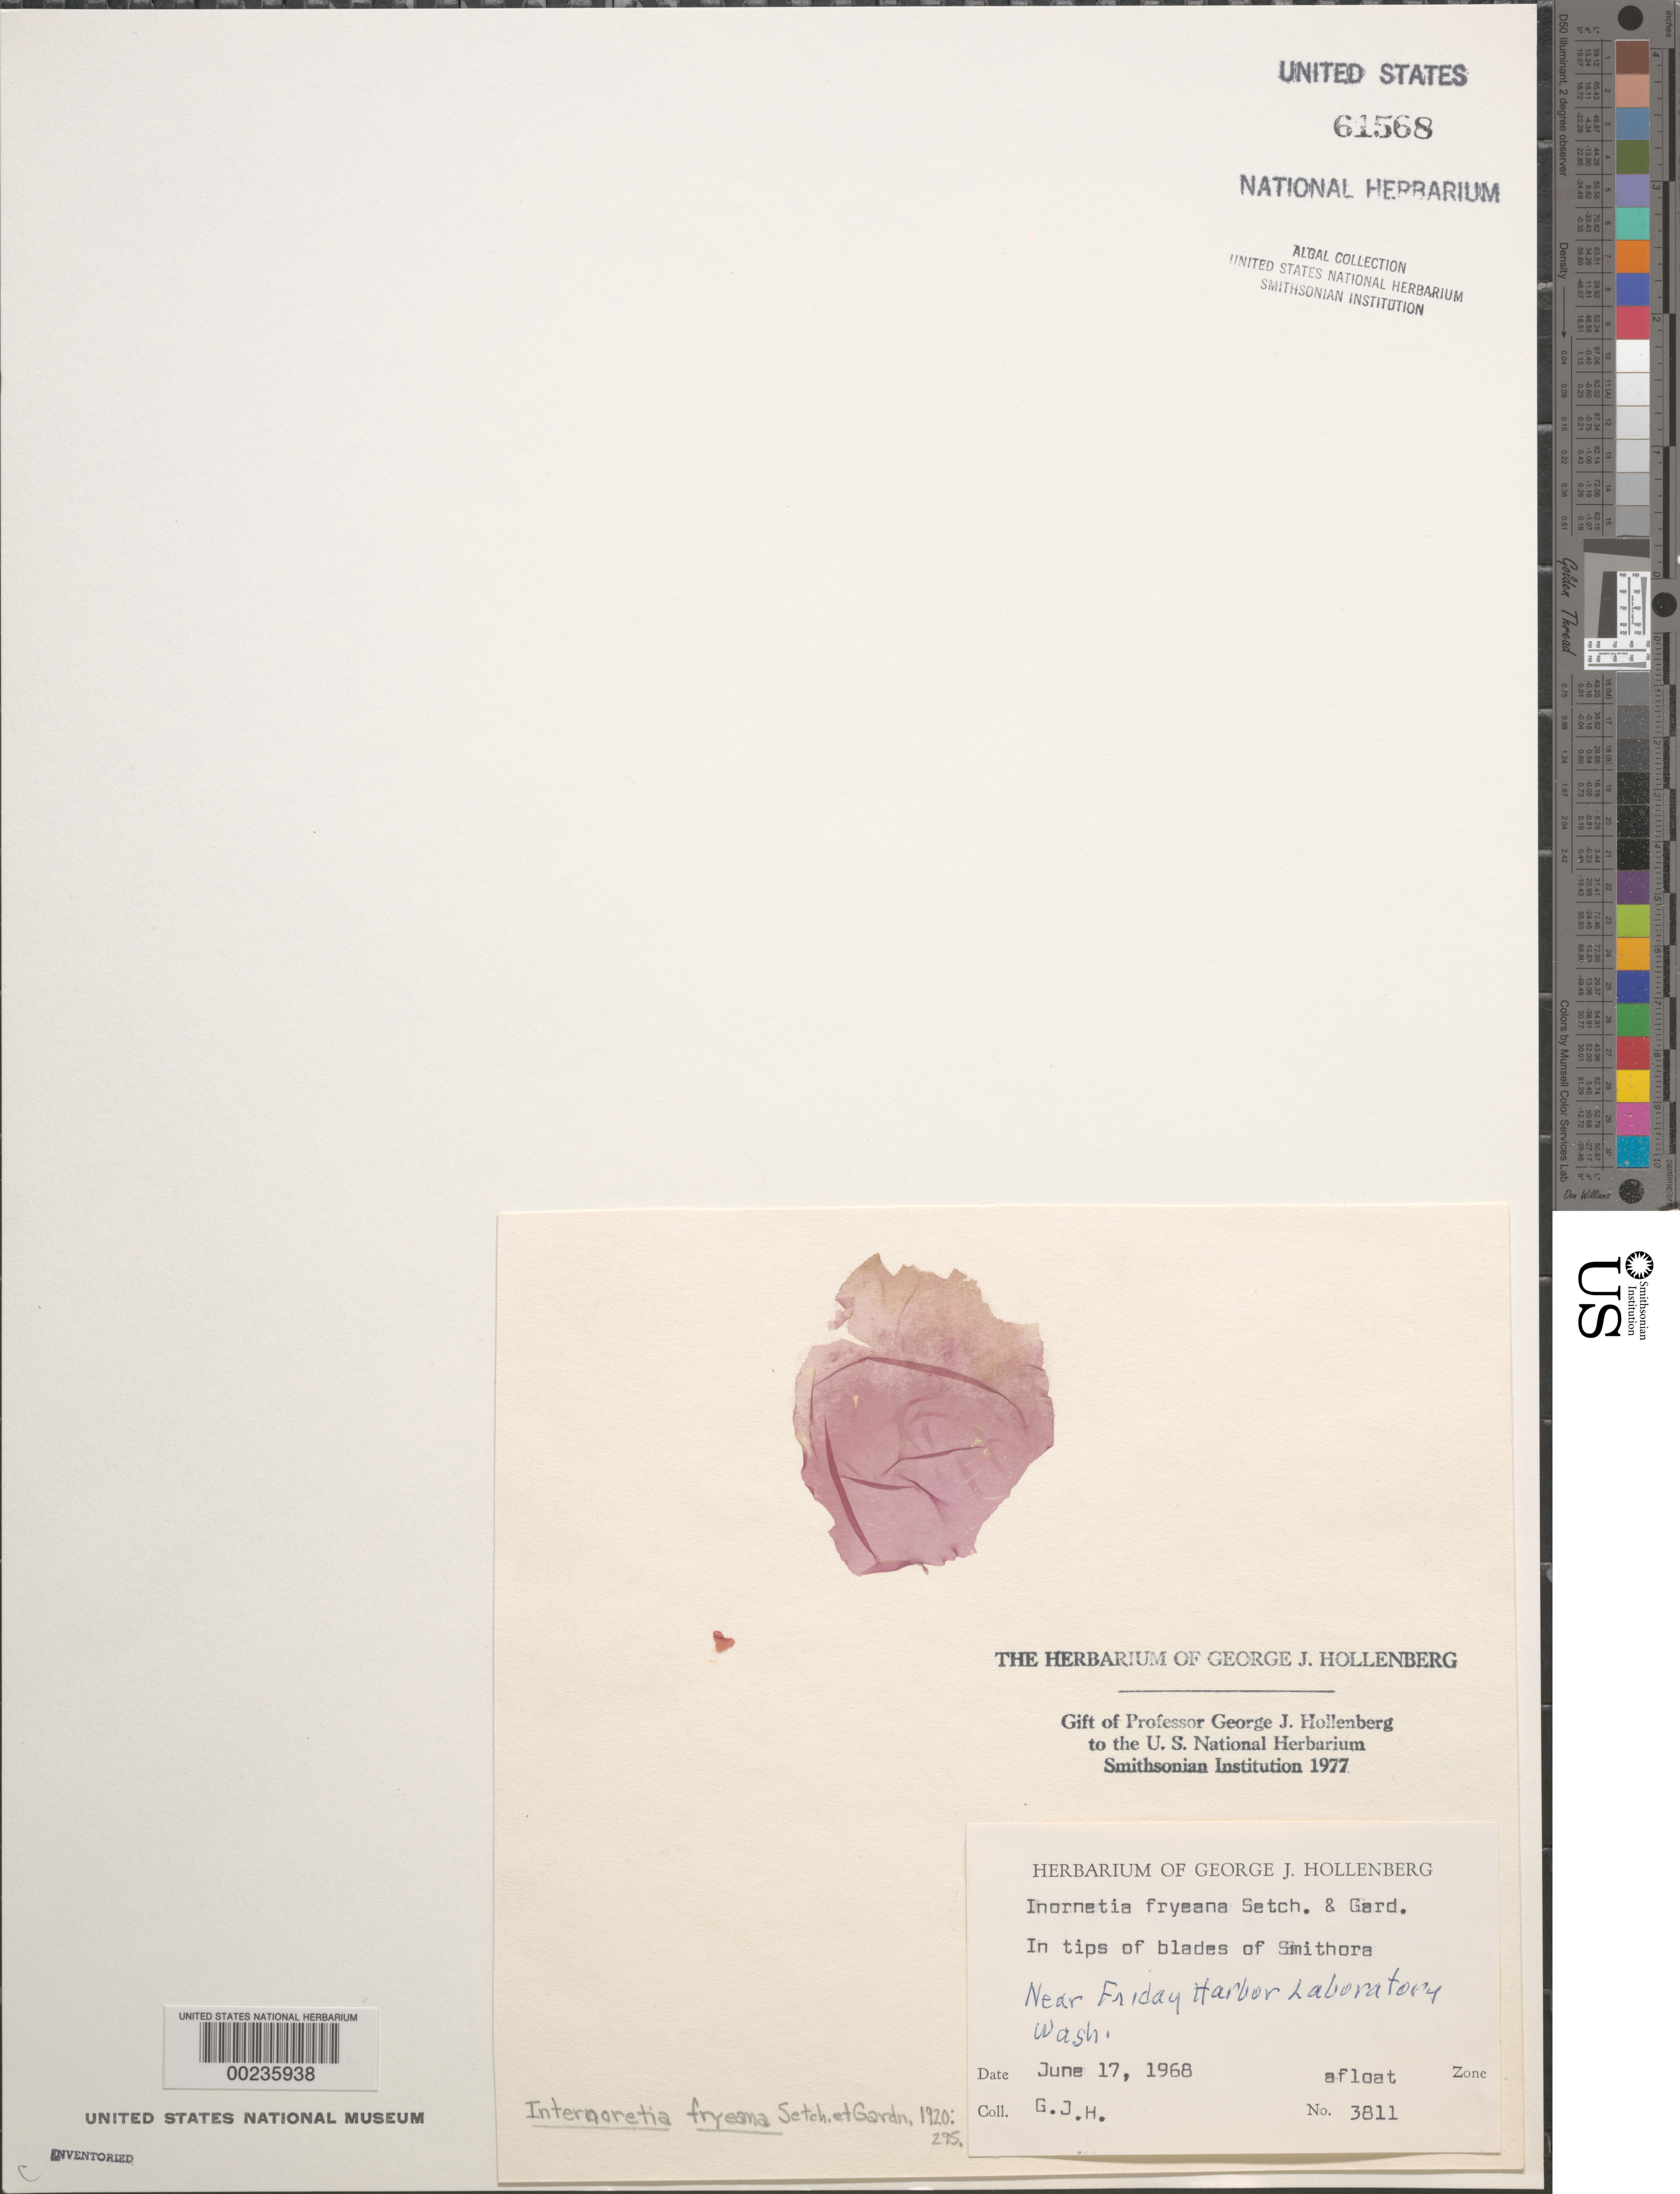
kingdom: Plantae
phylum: Chlorophyta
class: Ulvophyceae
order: Ulotrichales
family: Ulotrichaceae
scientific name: Internoretia fryeana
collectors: G. Hollenberg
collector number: GJH 3811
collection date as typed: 17 Jun 1968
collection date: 1968-06-17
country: United States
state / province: Washington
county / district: San Juan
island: San Juan Island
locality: Near Friday Harbor Laboratory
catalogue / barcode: US 61568